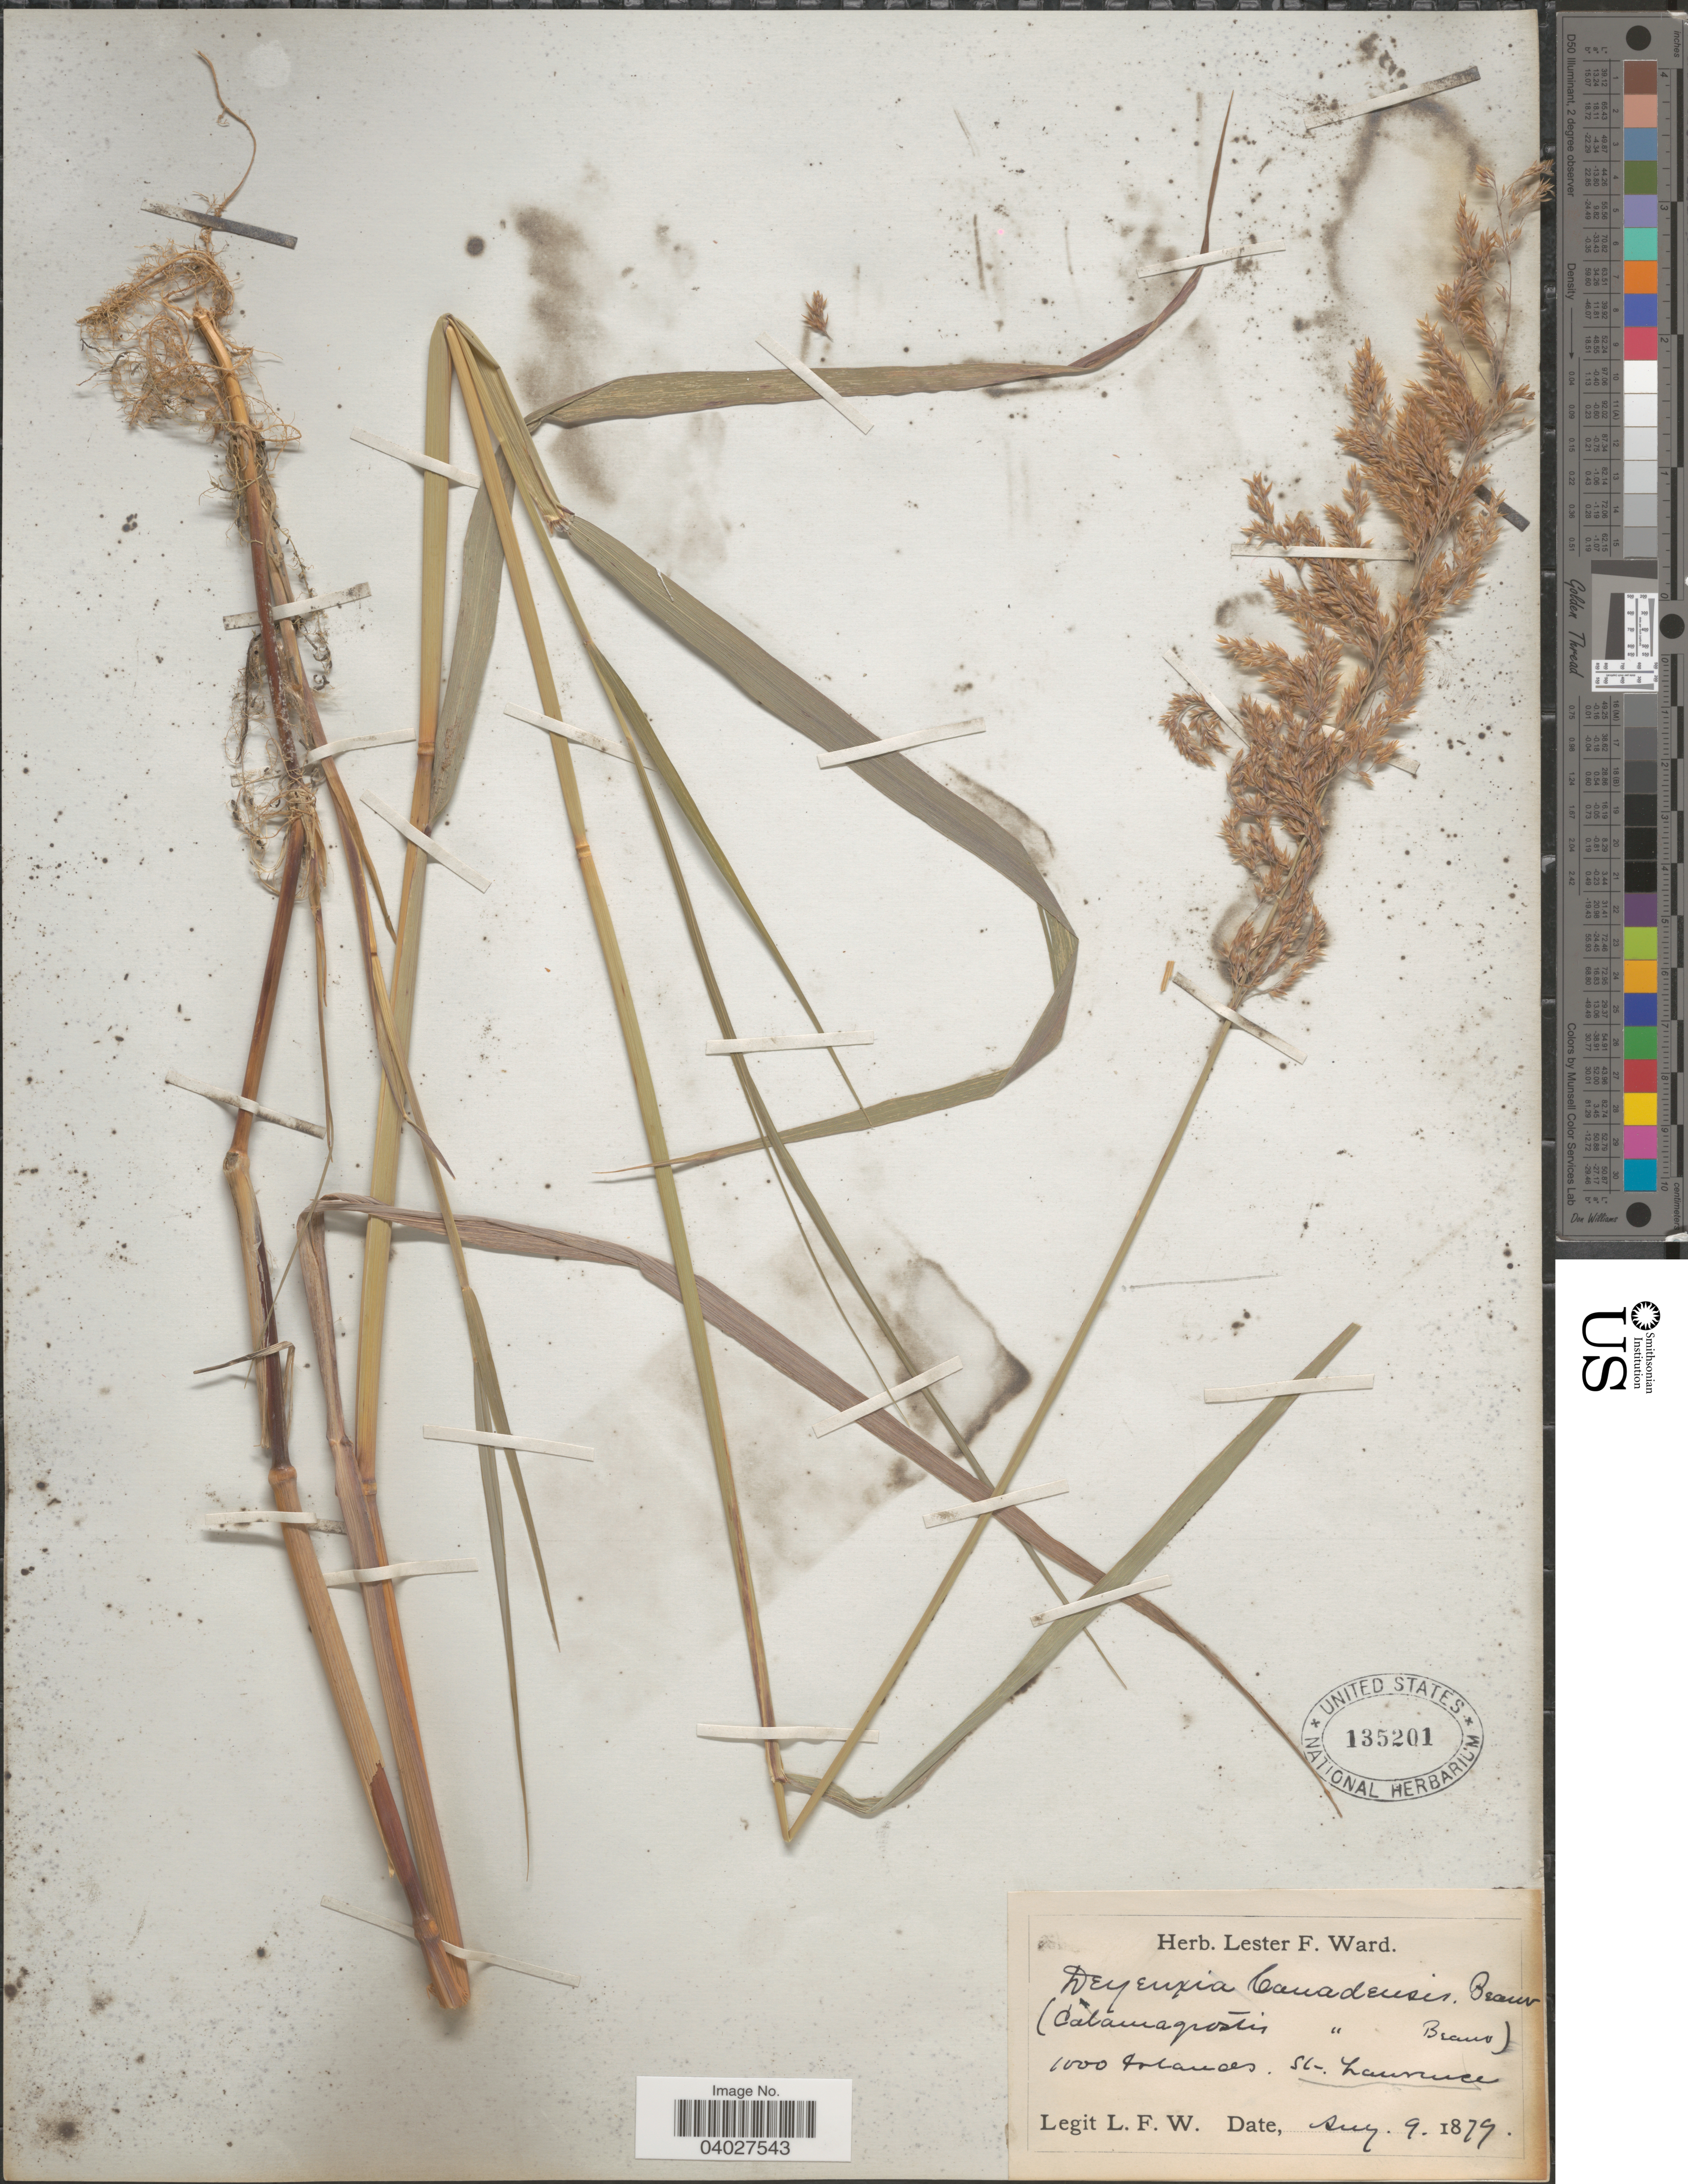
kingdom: Plantae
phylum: Tracheophyta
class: Liliopsida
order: Poales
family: Poaceae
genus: Calamagrostis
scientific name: Calamagrostis canadensis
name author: (Michx.) P. Beauv.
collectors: L. F. Ward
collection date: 1879-08-09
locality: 1000 Islands. St. Lawrence.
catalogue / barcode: US 135201